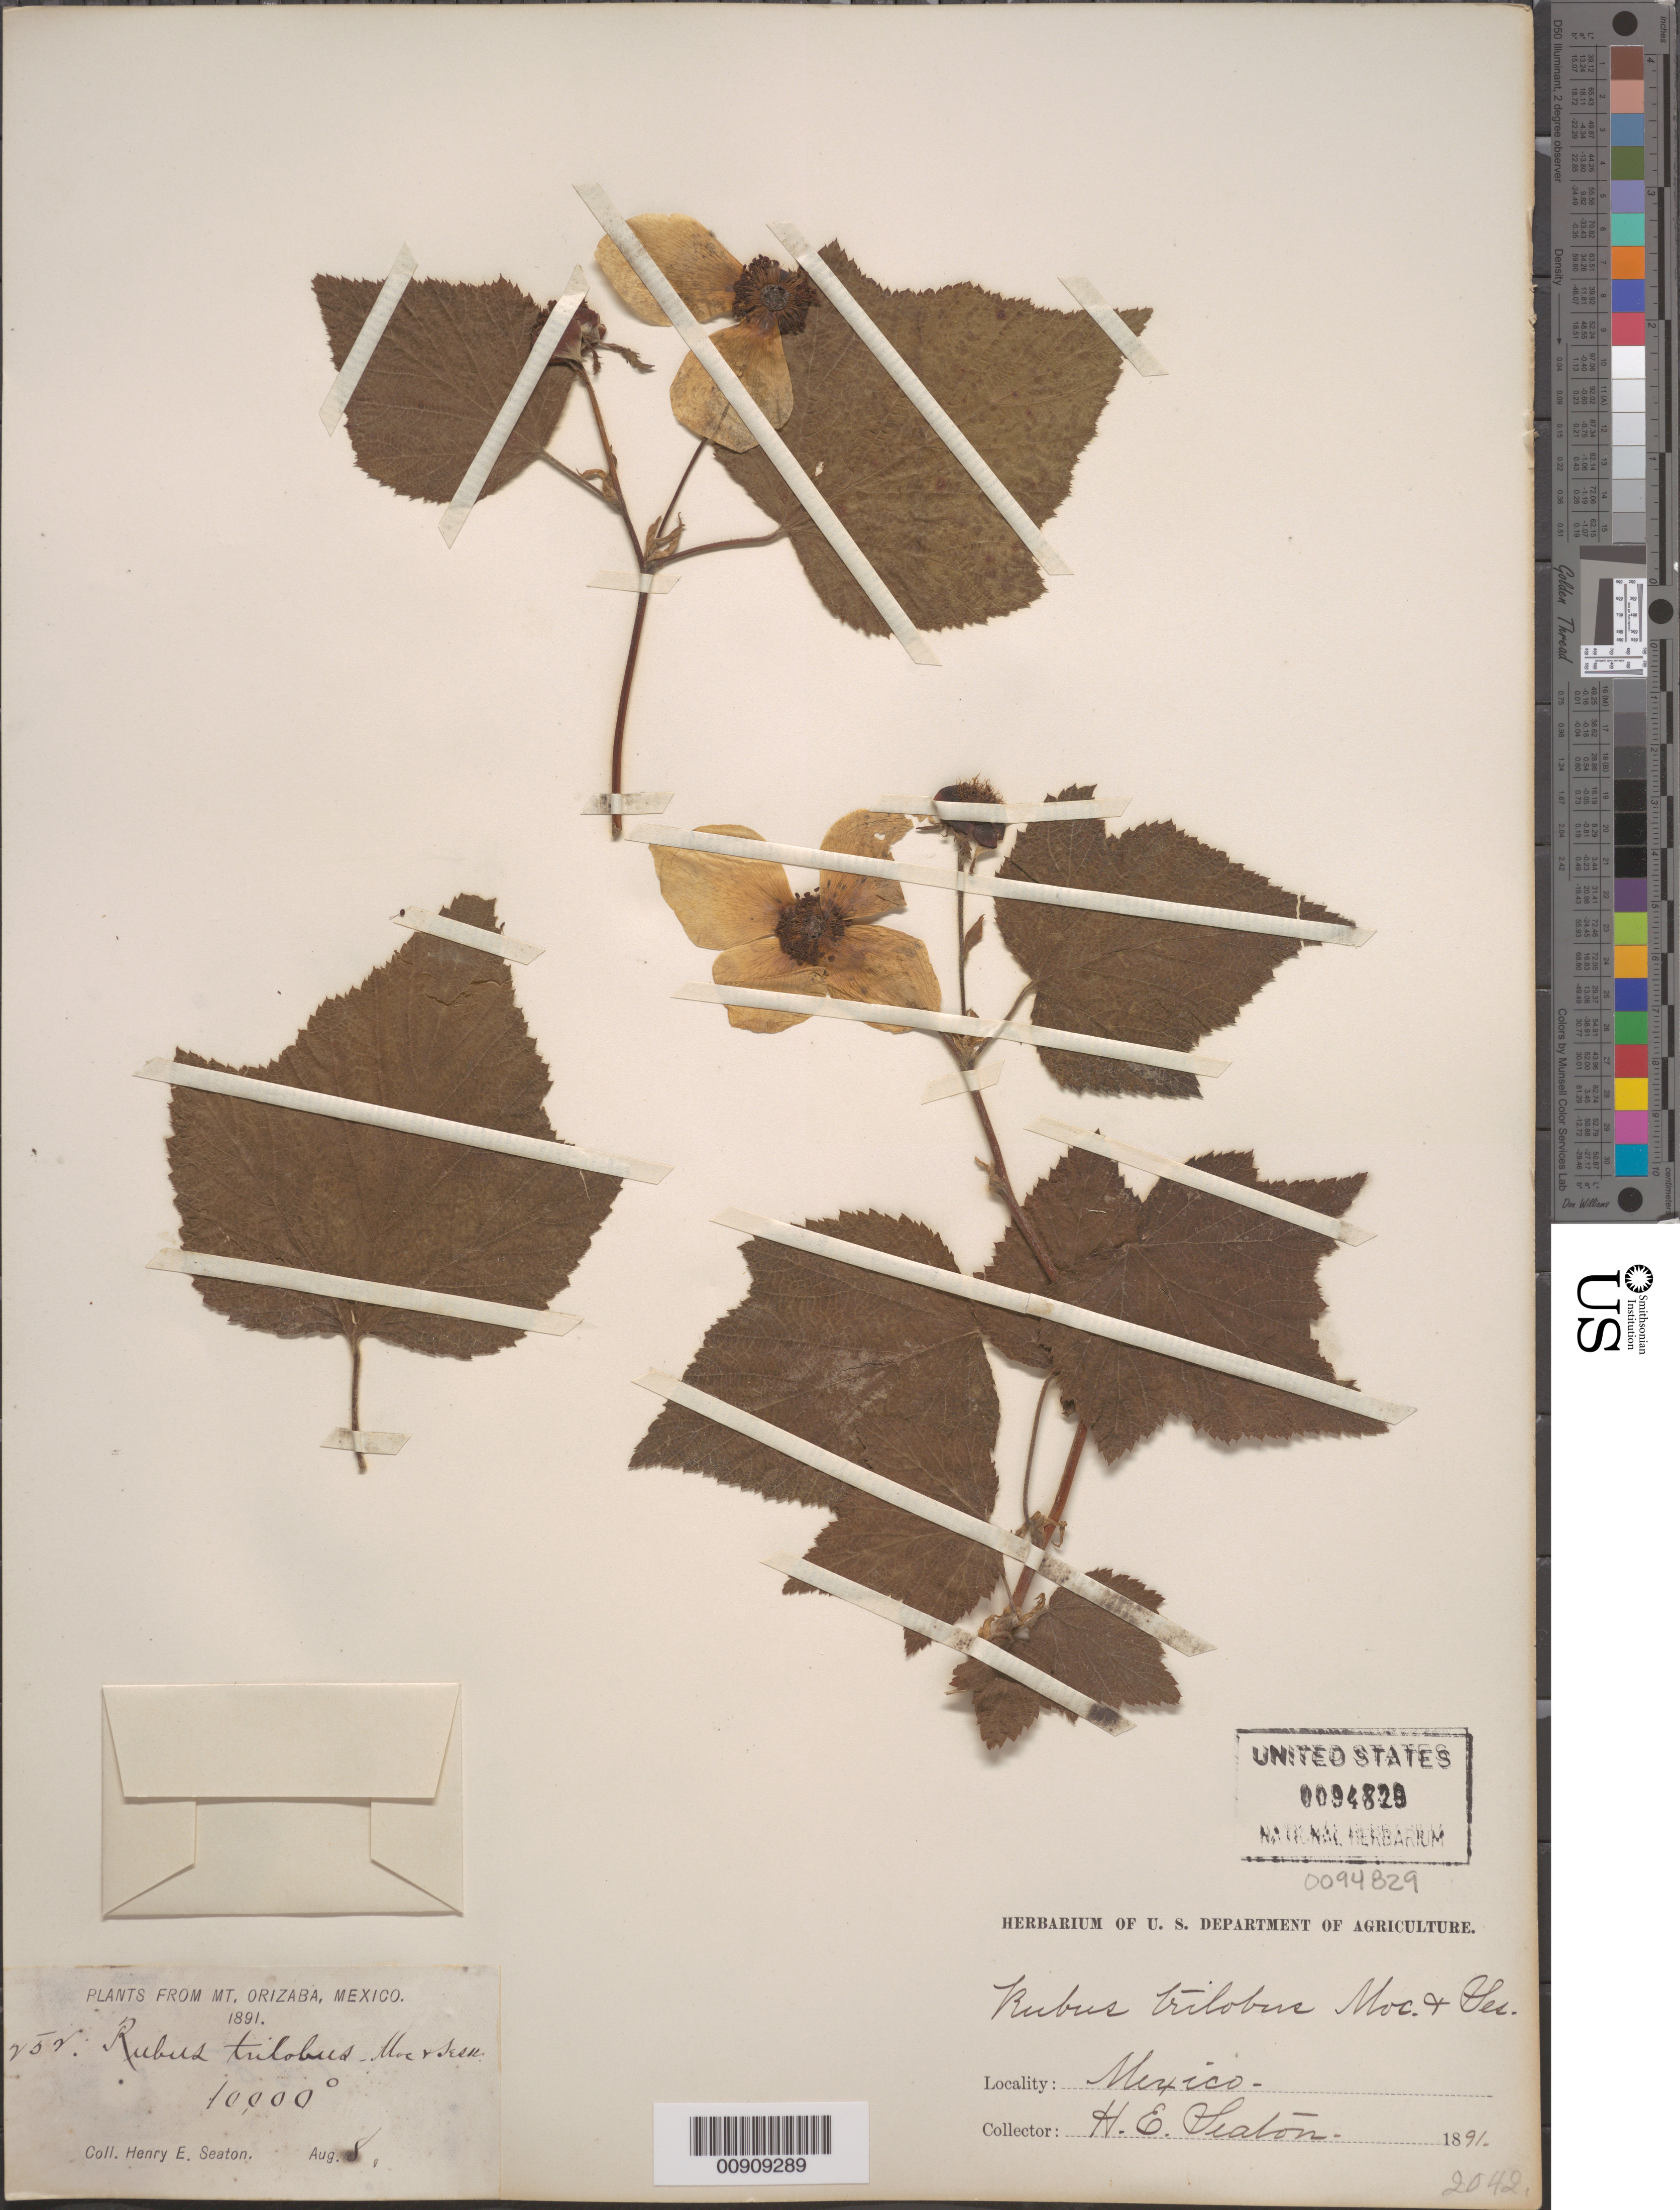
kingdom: Plantae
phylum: Tracheophyta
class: Magnoliopsida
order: Rosales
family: Rosaceae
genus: Rubus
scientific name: Rubus trilobus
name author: Moc. & Sessé ex Ser.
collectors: H. E. Seaton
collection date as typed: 08 Aug 1891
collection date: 1891-08-08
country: Mexico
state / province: Veracruz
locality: Mt. Orizaba.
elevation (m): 3048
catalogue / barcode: US 94829